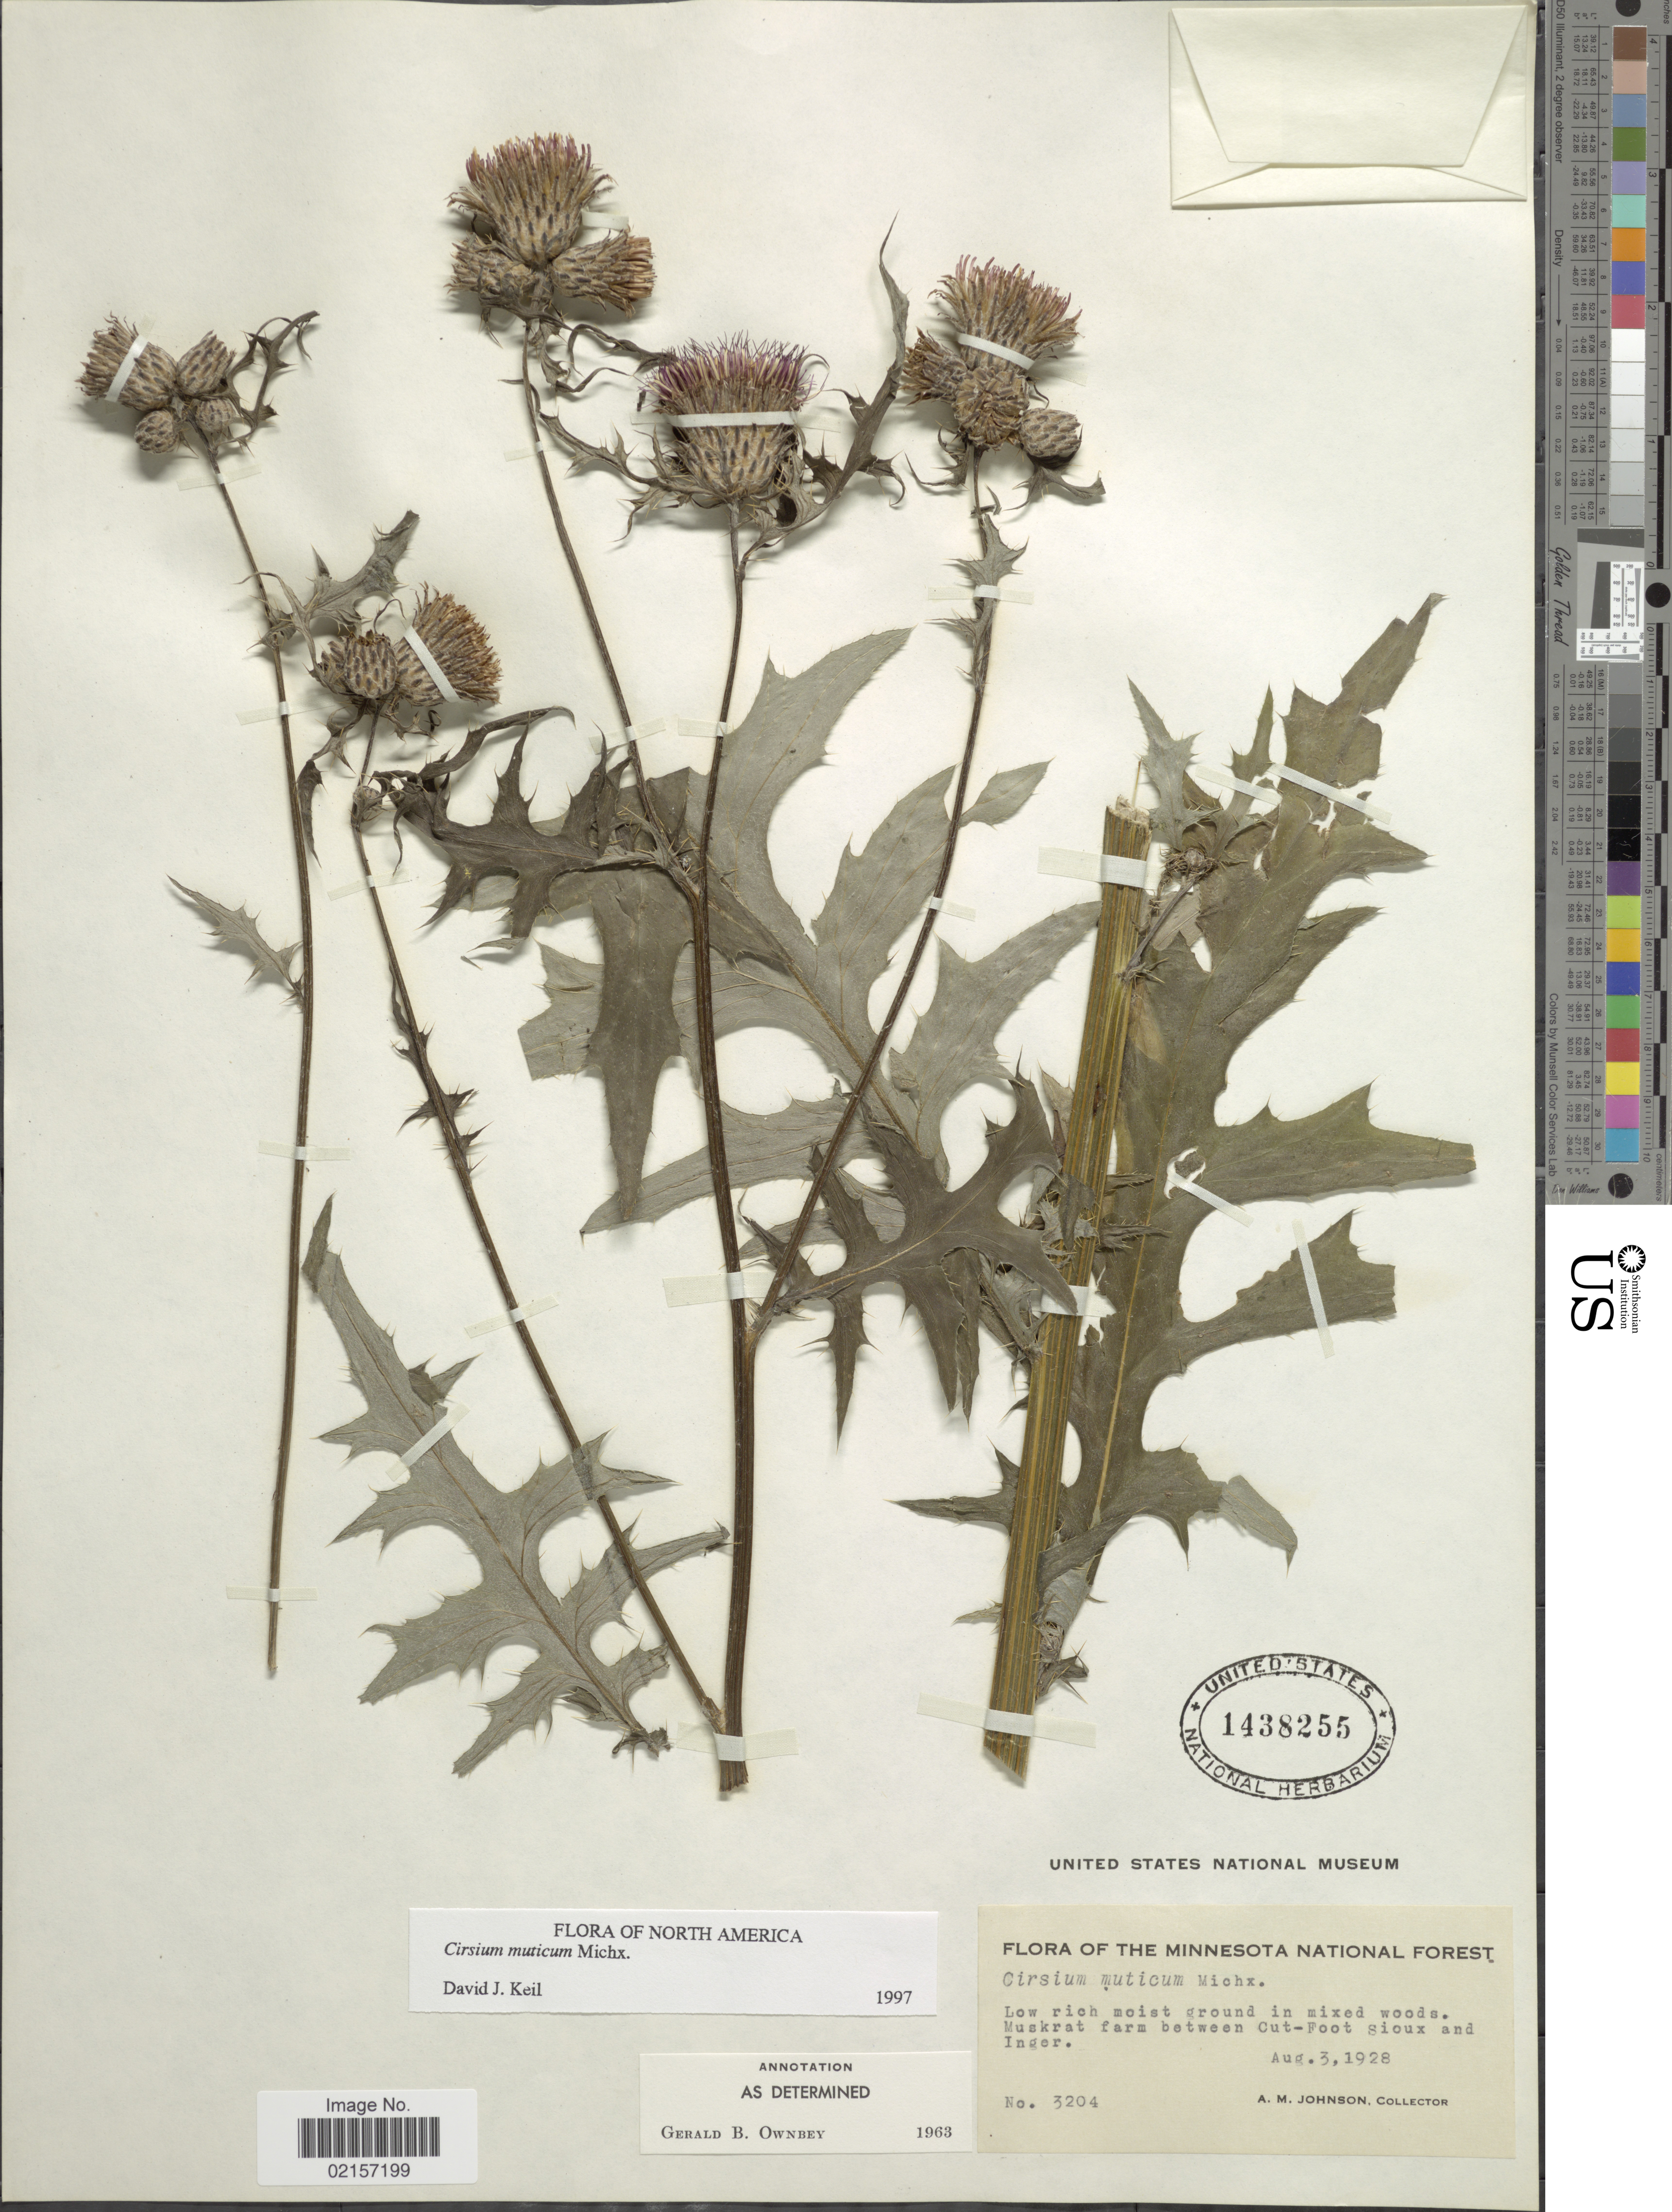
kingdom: Plantae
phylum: Tracheophyta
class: Magnoliopsida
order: Asterales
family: Asteraceae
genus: Cirsium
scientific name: Cirsium muticum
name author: Michx.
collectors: A. M. Johnson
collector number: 3204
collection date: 1928-08-03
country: United States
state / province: Minnesota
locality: Low rich moist ground in mixed woods, Muskrat farm between Cut-Foot Sioux and Inger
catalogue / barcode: US 1438255